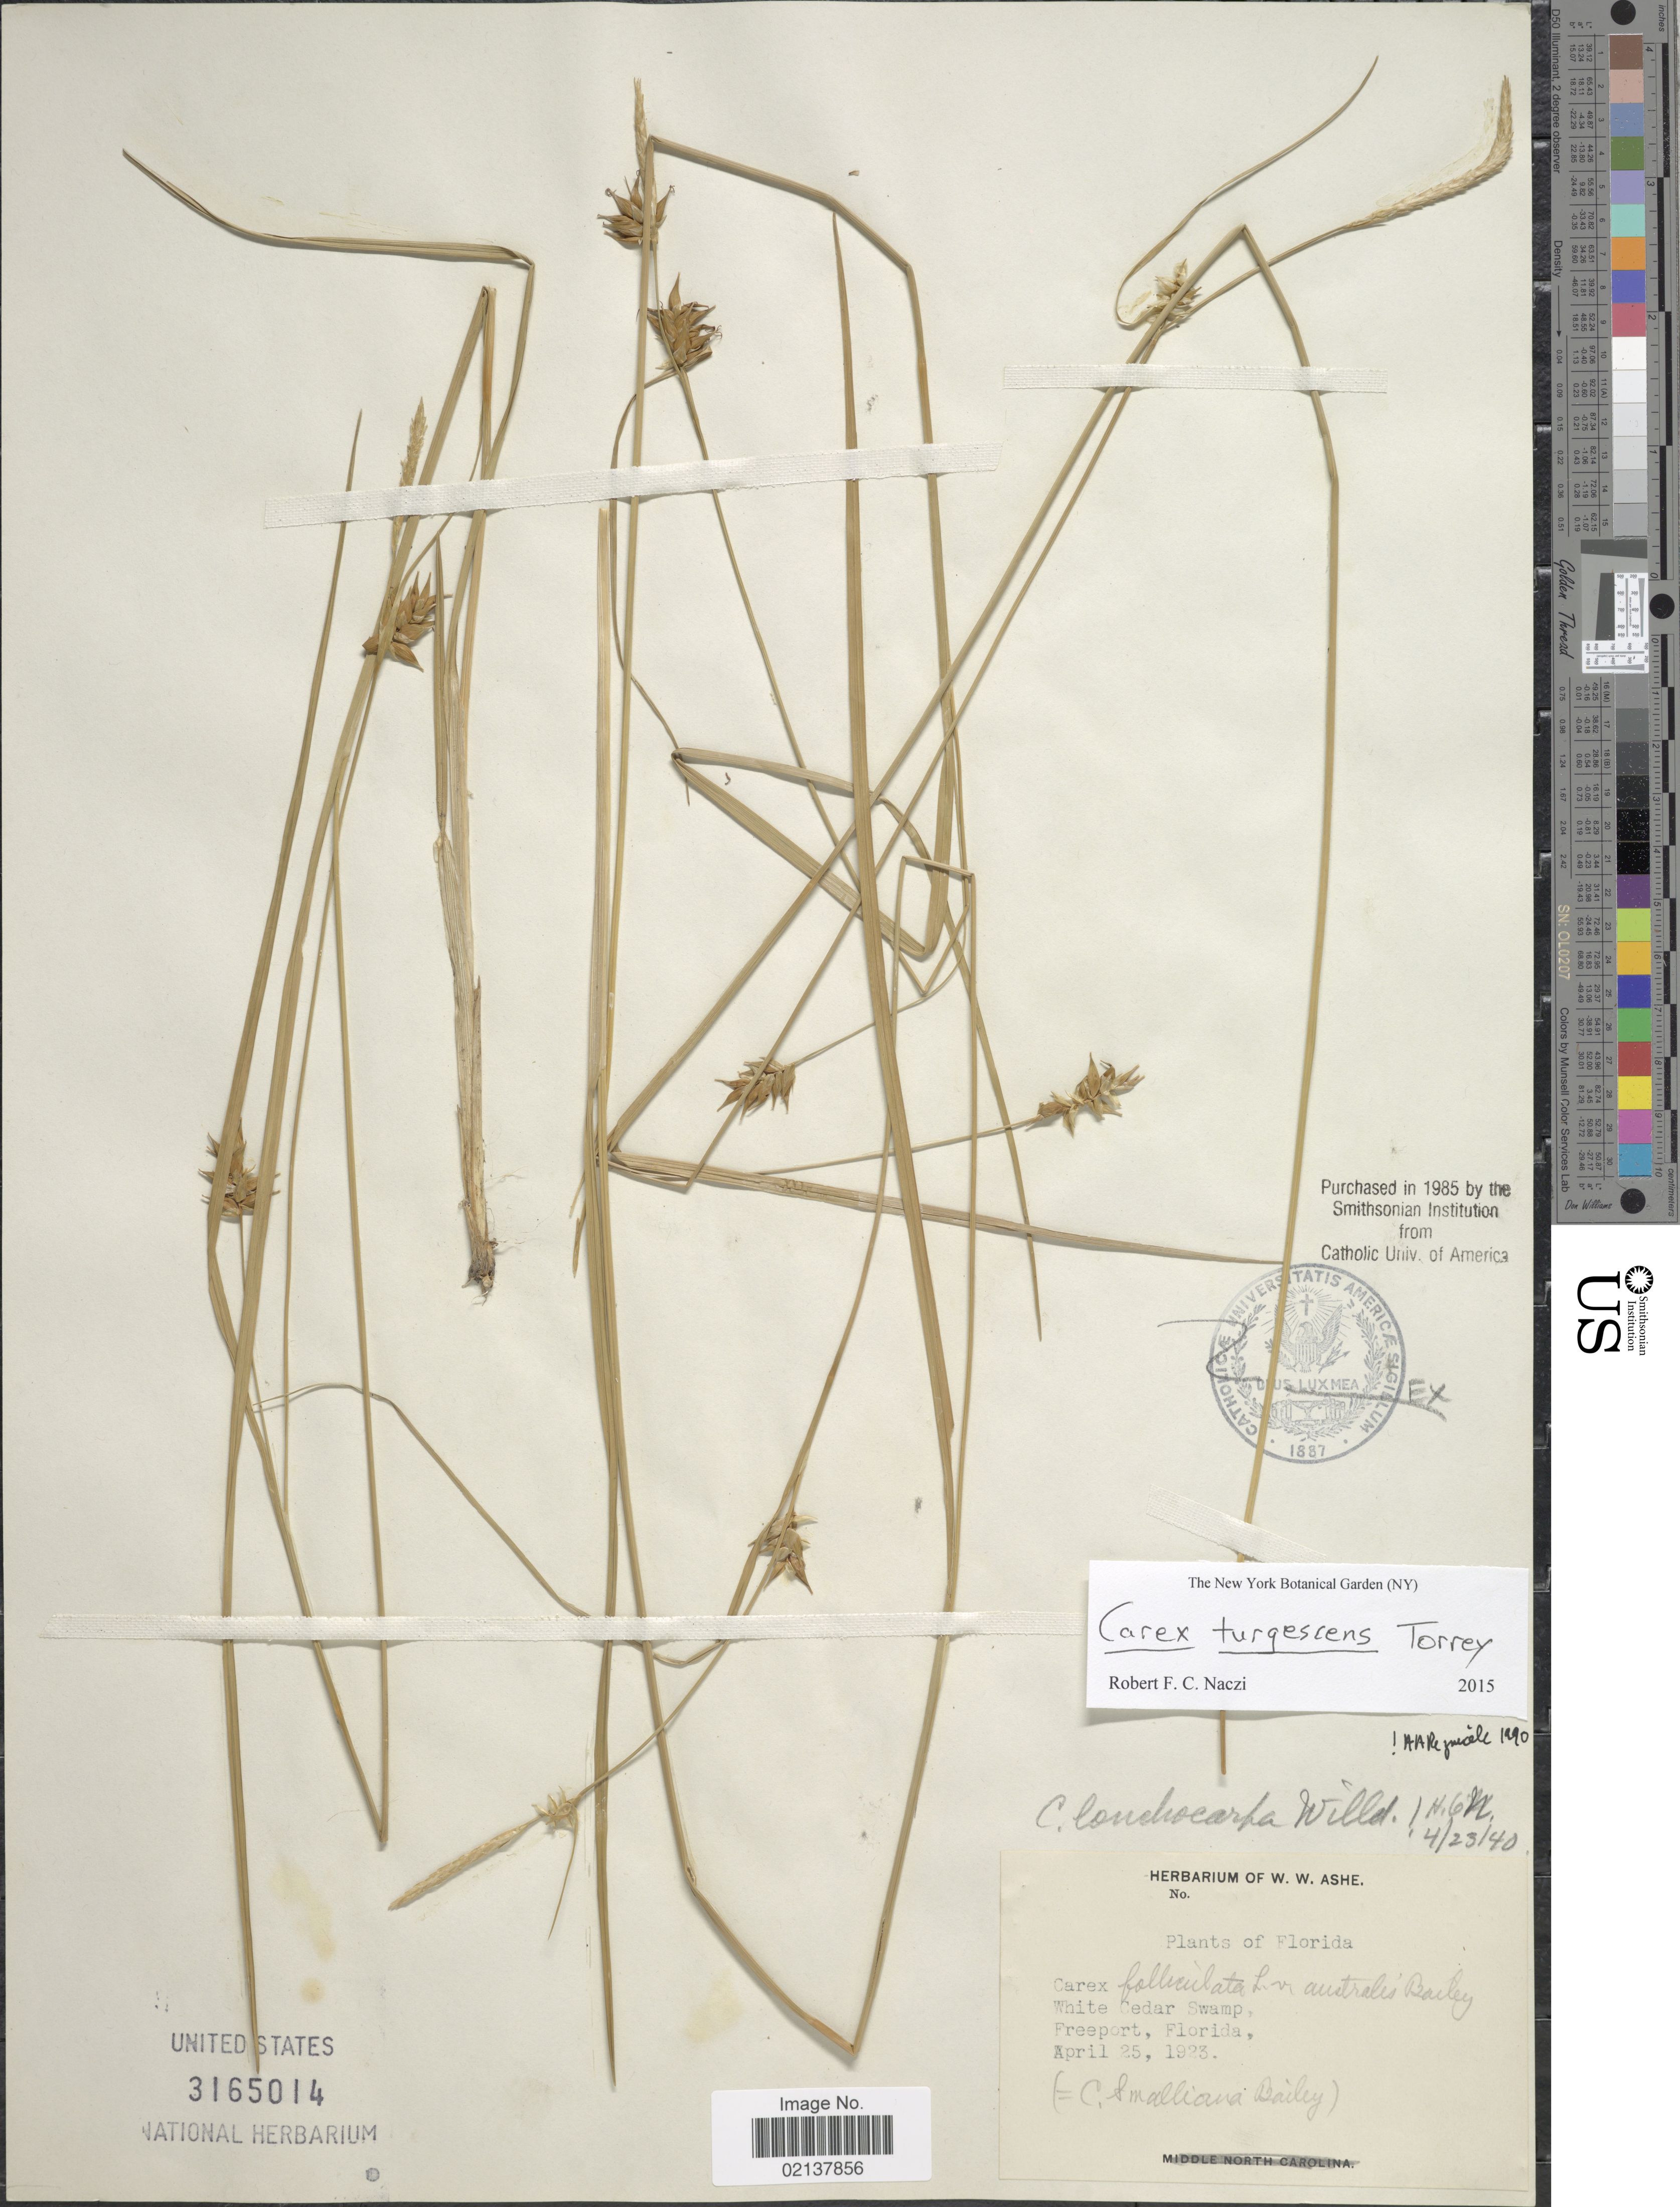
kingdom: Plantae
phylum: Tracheophyta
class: Liliopsida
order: Poales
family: Cyperaceae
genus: Carex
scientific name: Carex turgescens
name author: Torr.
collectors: ex herb. W.W. Ashe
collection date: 1923-04-25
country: United States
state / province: Florida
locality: White Cedar Swamp, Freeport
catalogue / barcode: US 3165014